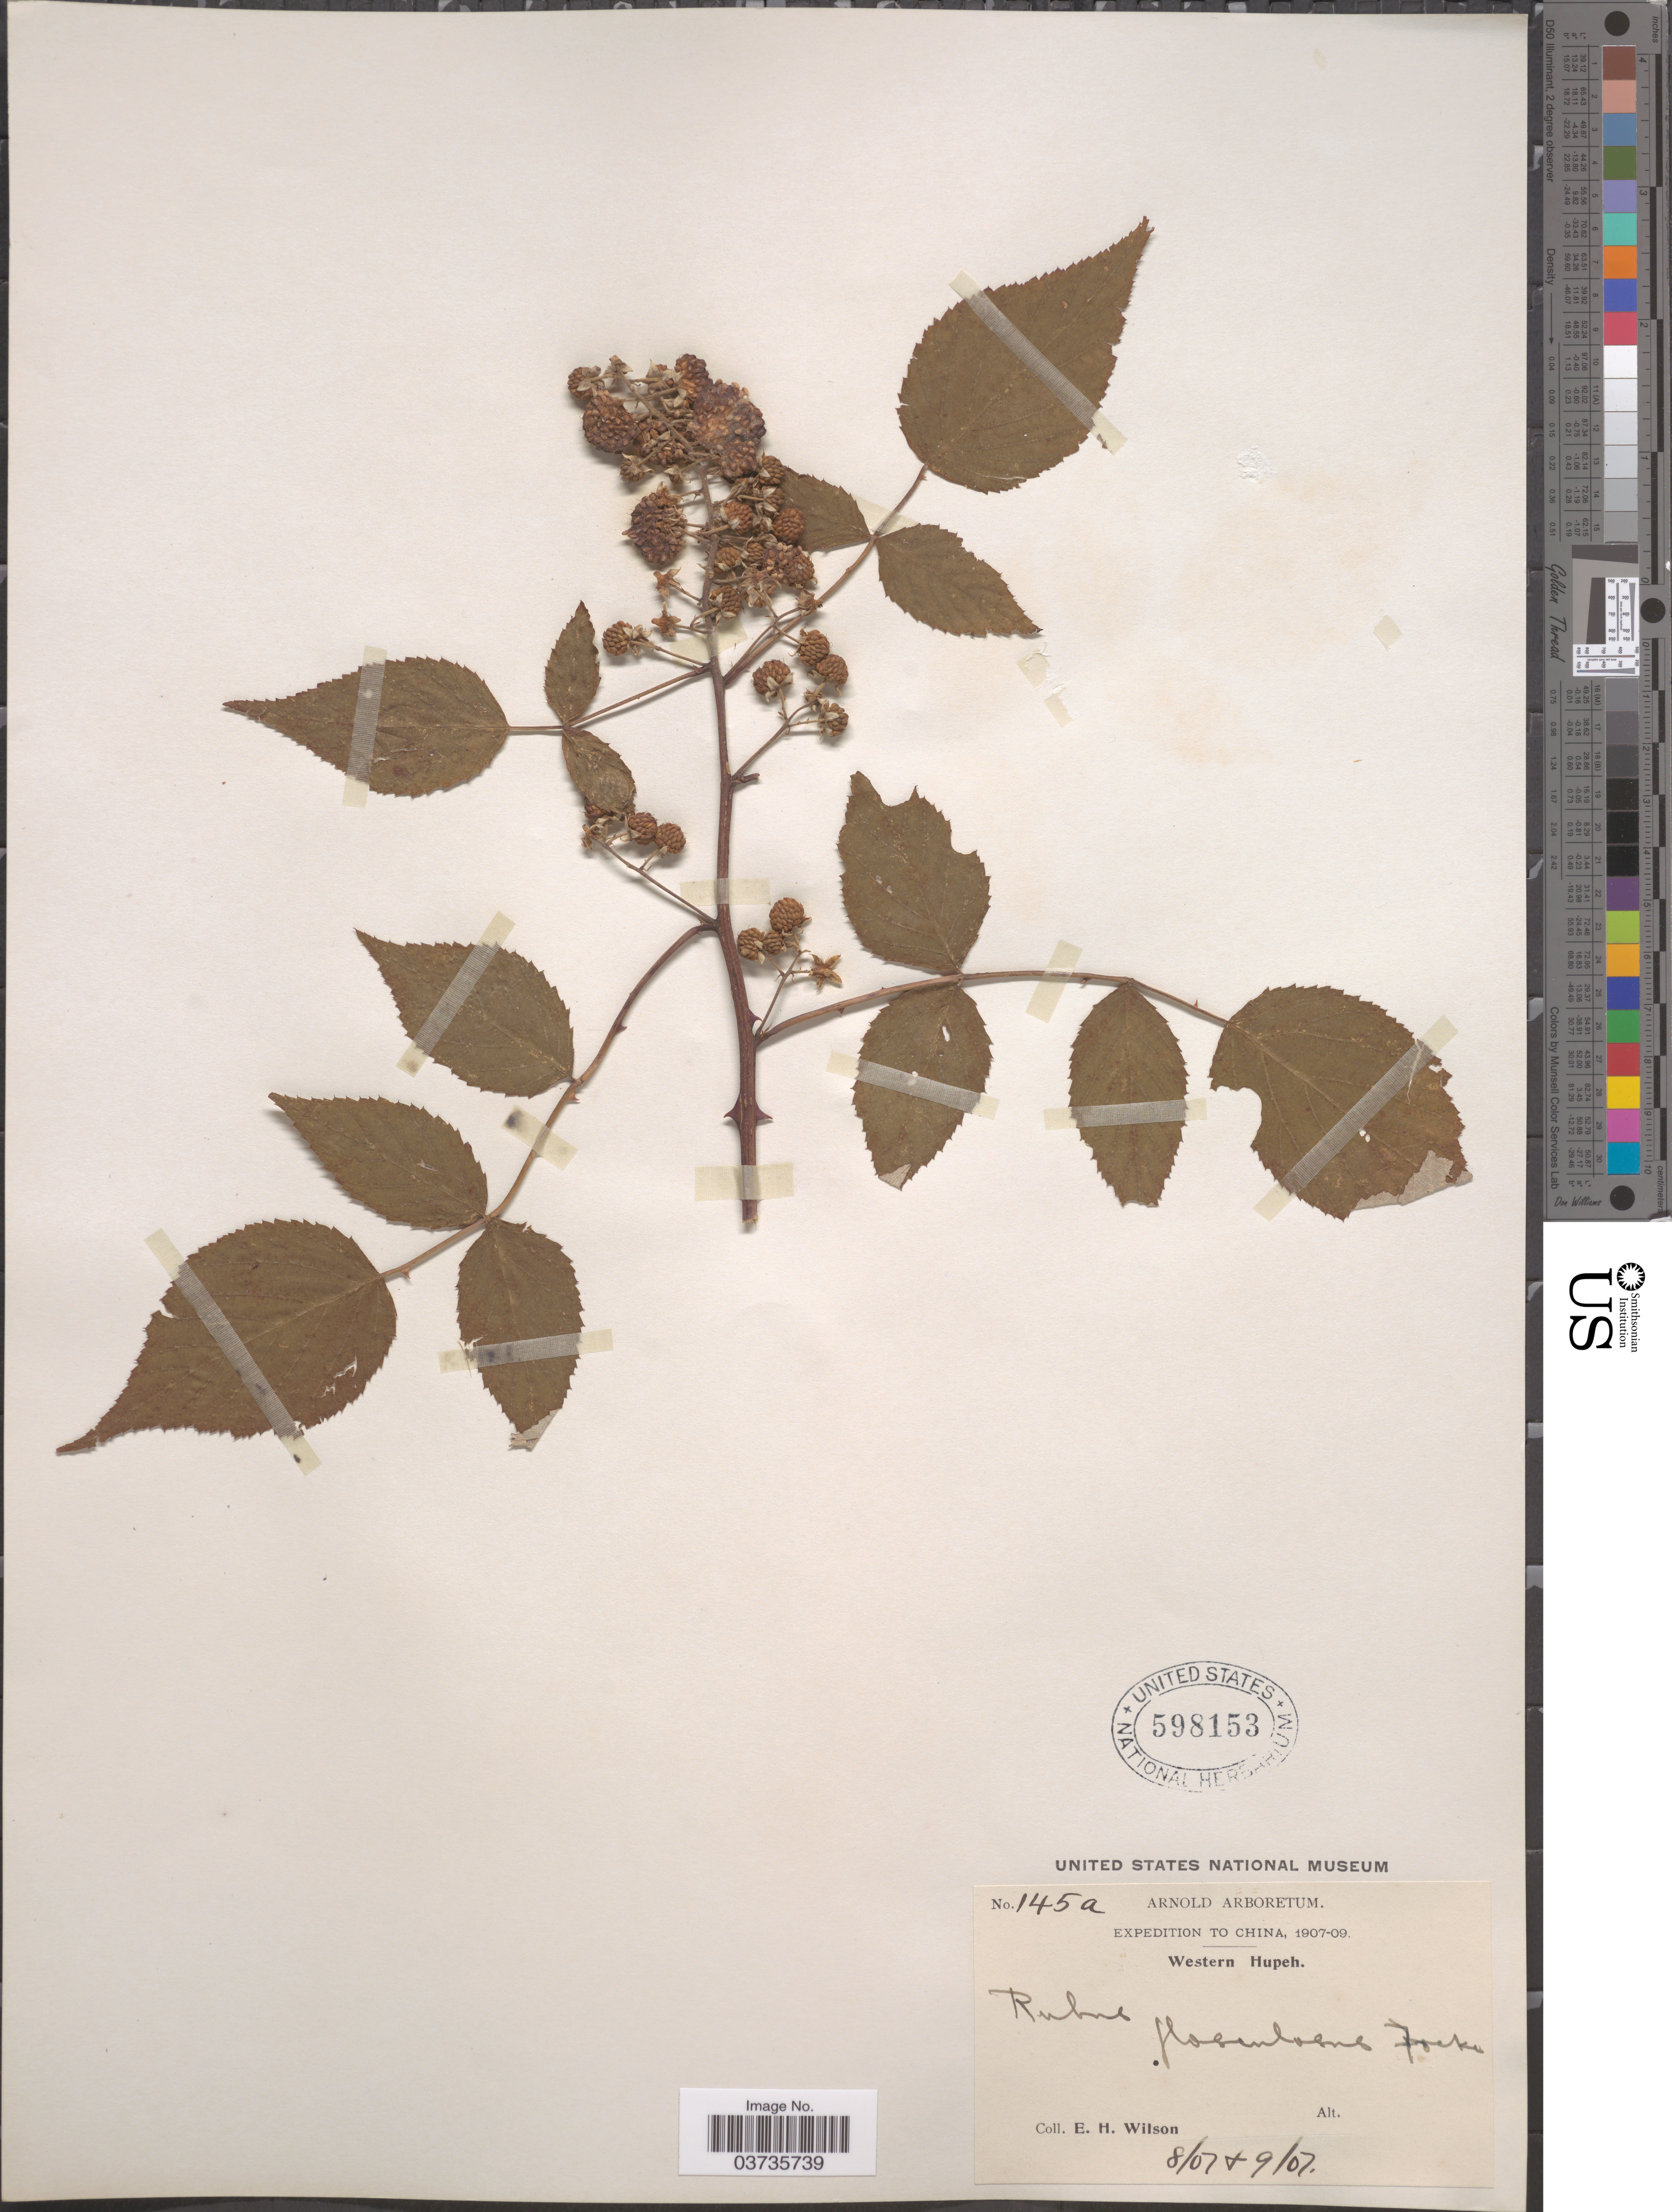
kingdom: Plantae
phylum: Tracheophyta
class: Magnoliopsida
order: Rosales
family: Rosaceae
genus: Rubus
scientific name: Rubus flosculosus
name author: Focke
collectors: E. Wilson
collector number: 145a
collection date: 1907-08/1907-09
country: China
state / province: Hubei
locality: Western Hupeh.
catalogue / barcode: US 598153